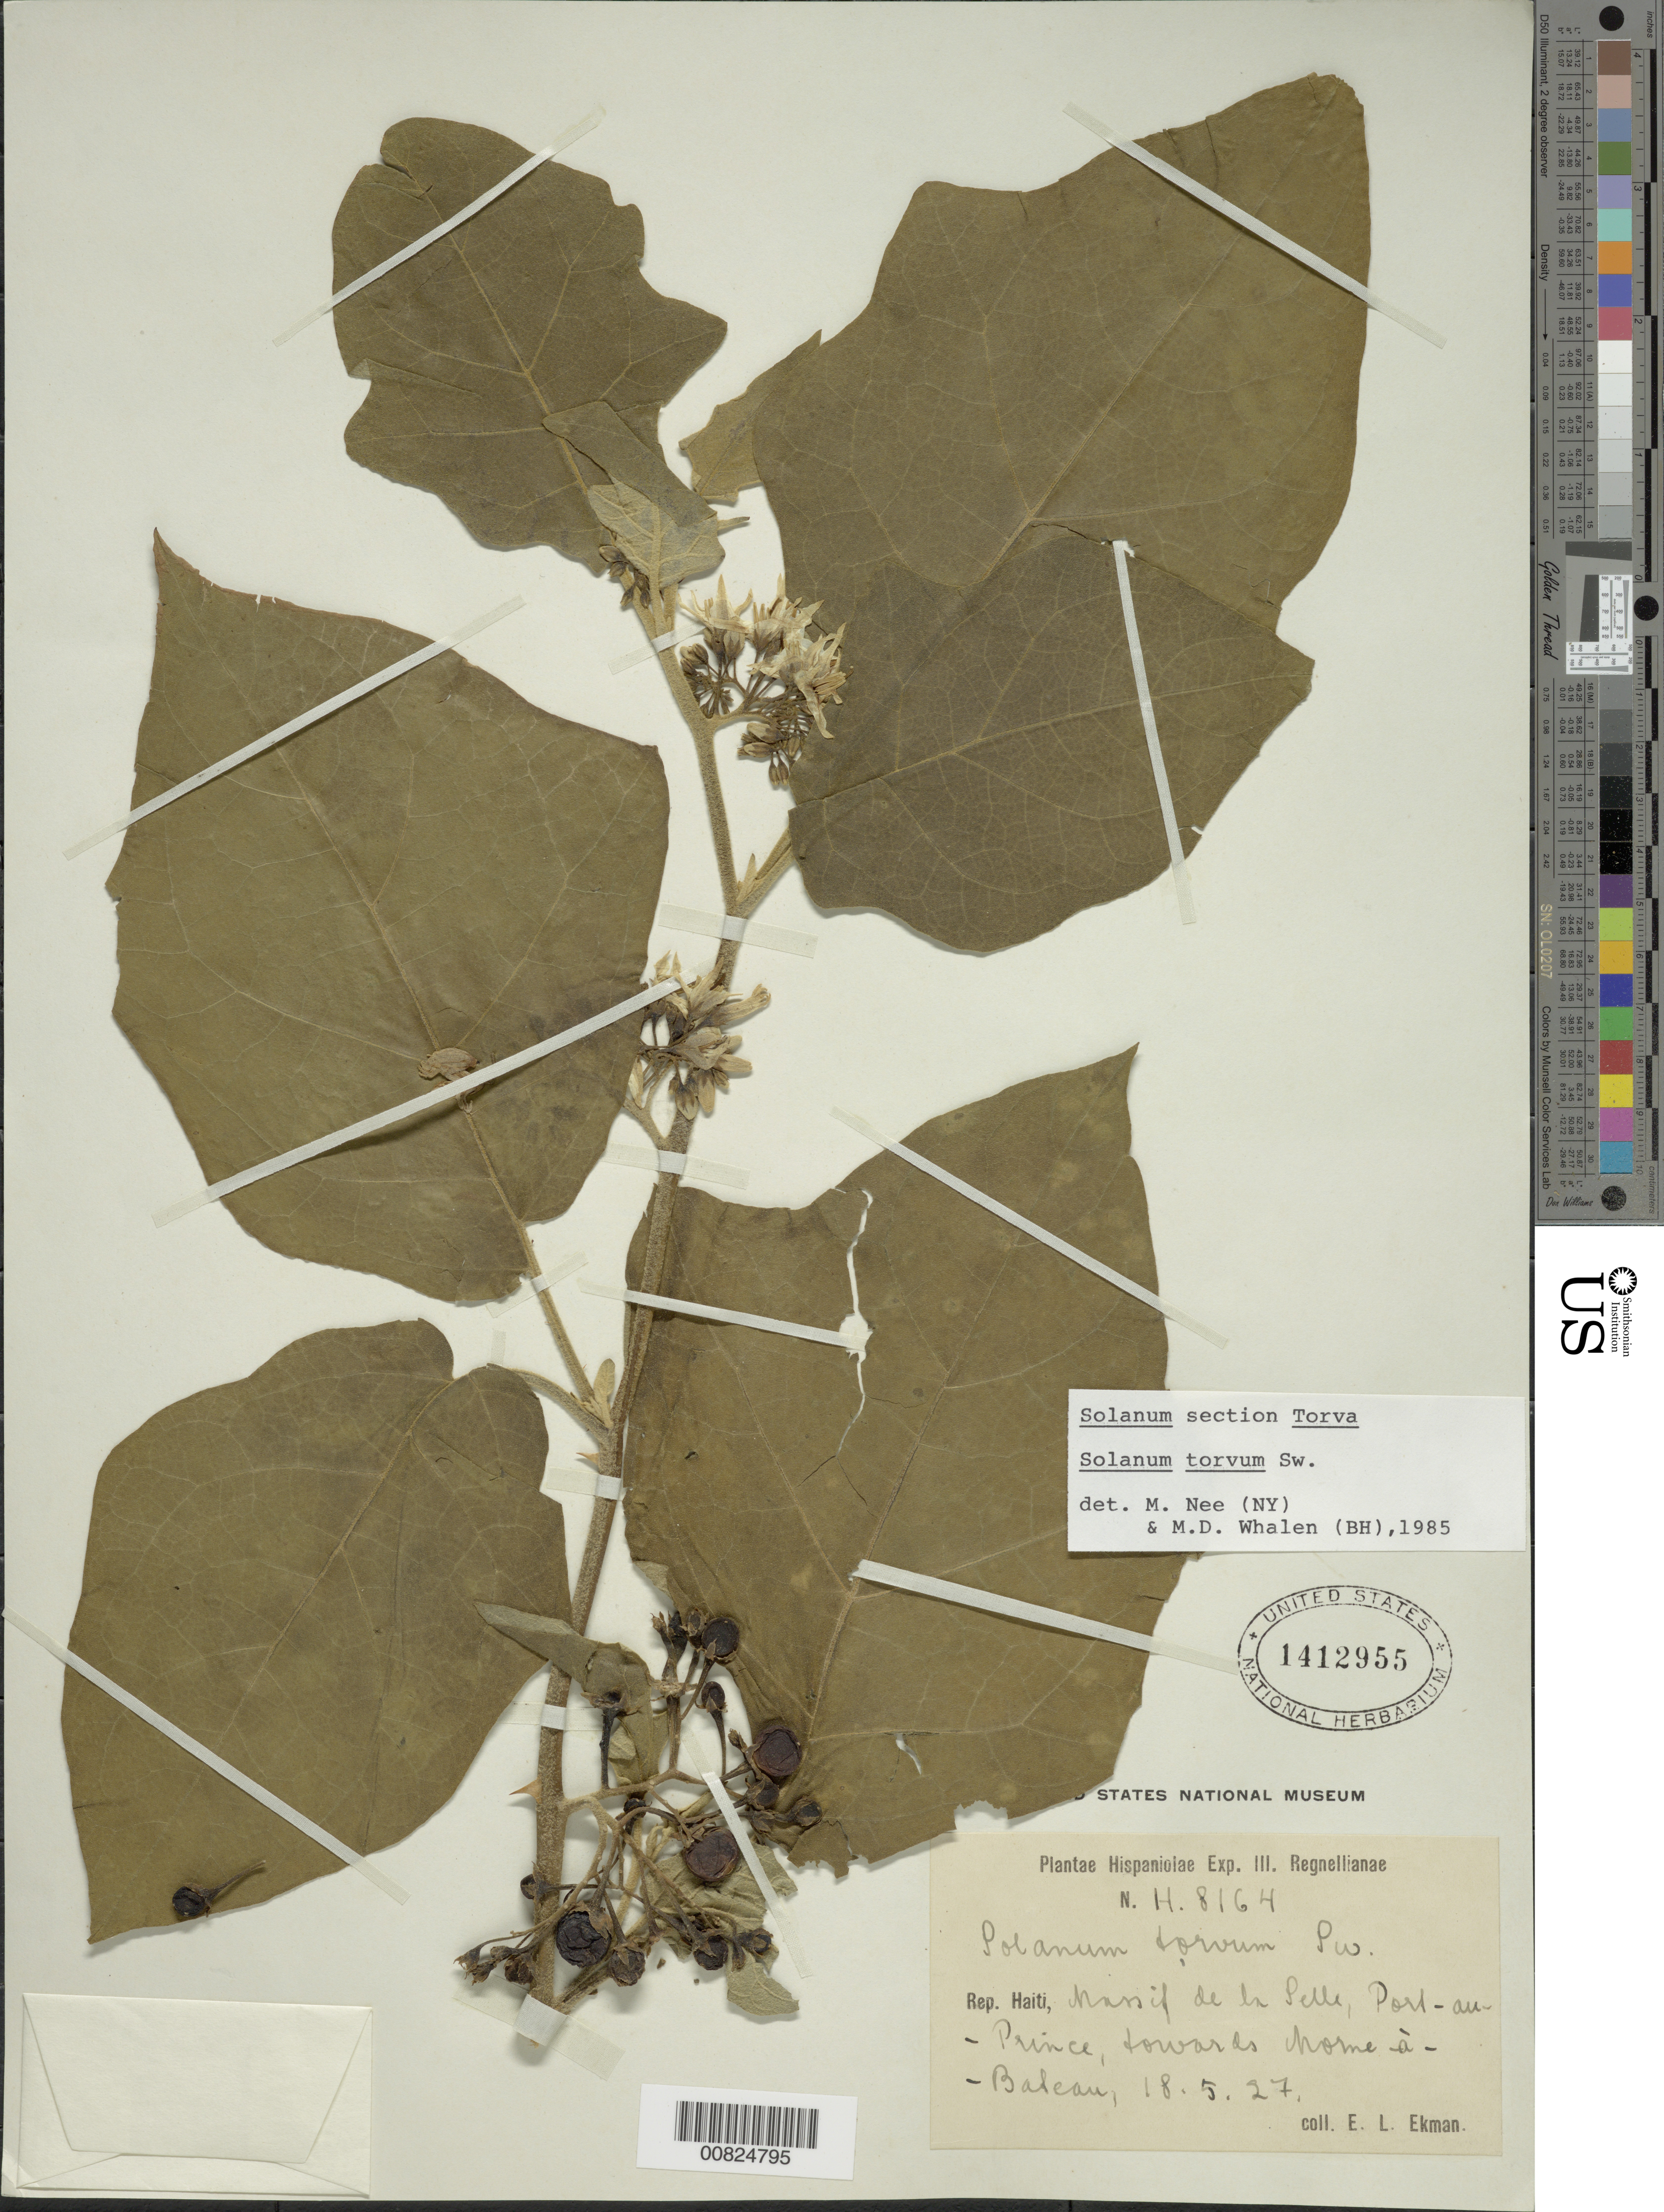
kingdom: Plantae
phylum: Tracheophyta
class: Magnoliopsida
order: Solanales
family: Solanaceae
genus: Solanum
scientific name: Solanum torvum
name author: Sw.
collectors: E. L. Ekman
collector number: H 8164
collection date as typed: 18 May 1927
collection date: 1927-05-18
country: Haiti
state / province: Ouest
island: Hispaniola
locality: Massif de la Selle, Port-au-Prince, towards Morne-à-Bateau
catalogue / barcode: US 1412955